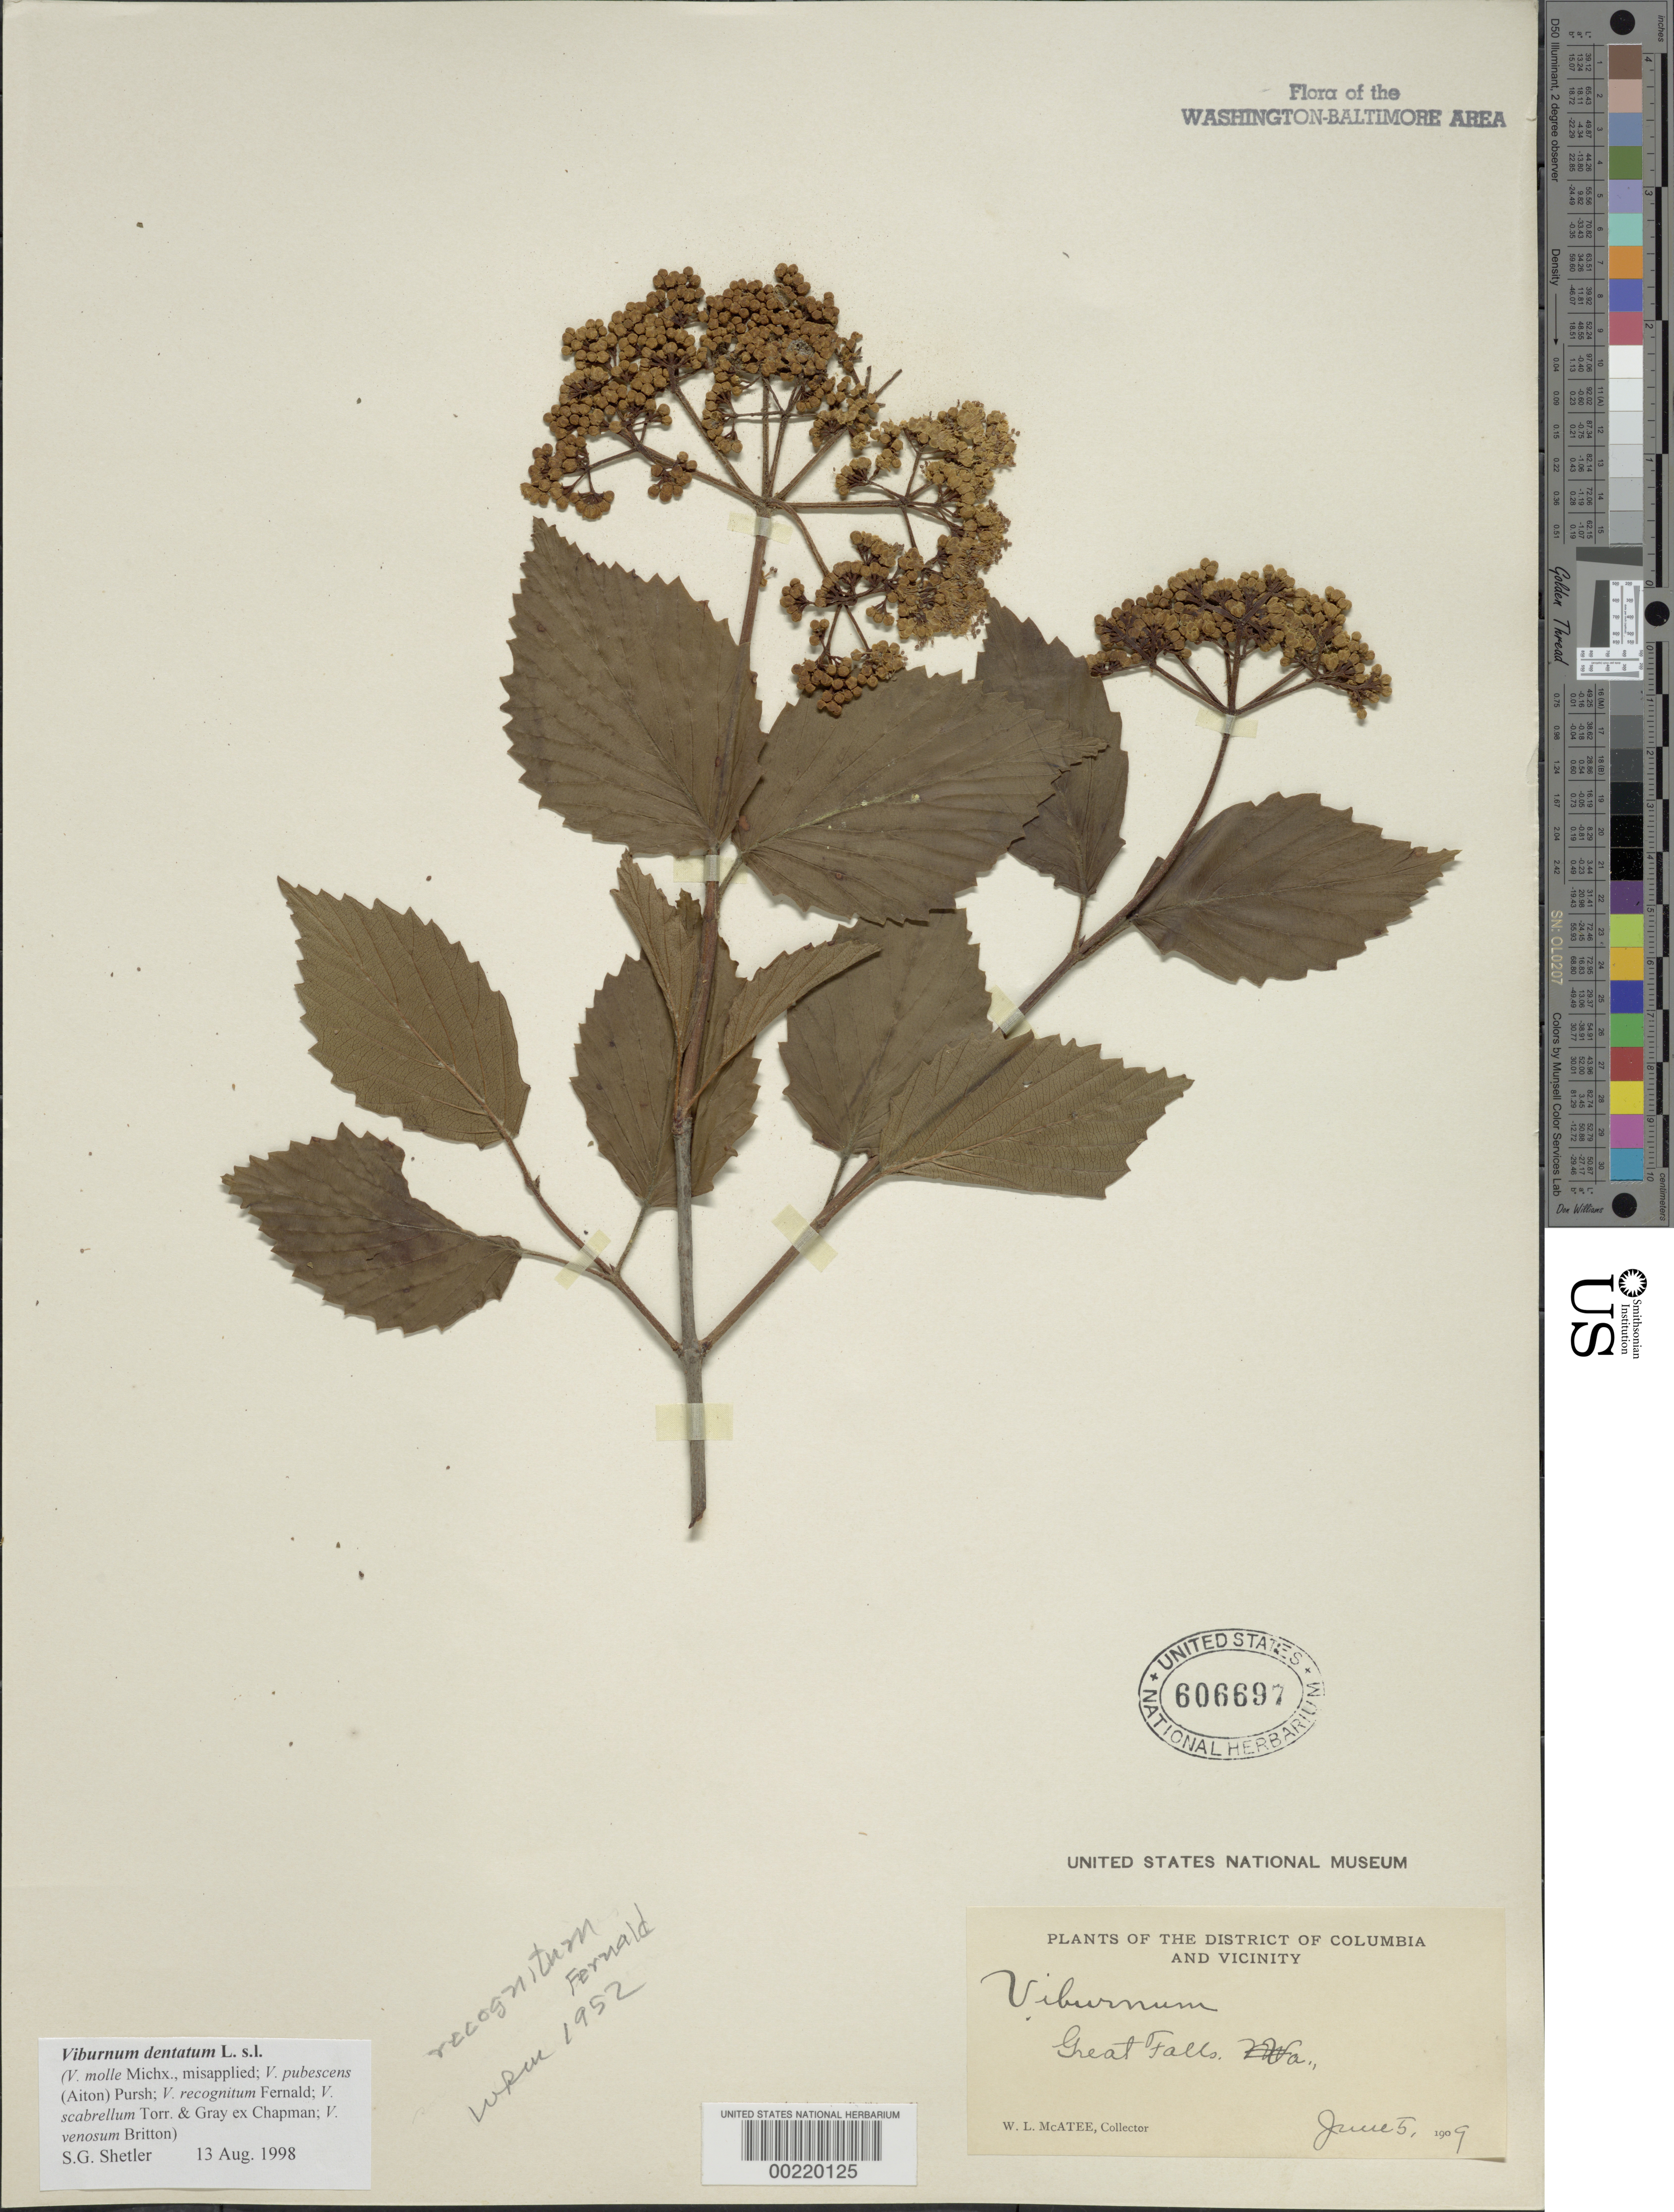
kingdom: Plantae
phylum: Tracheophyta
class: Magnoliopsida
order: Dipsacales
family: Viburnaceae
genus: Viburnum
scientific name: Viburnum dentatum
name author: L.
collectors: W. McAtee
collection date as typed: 05 Jun 1909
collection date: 1909-06-05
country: United States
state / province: Virginia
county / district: Fairfax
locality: Great Falls C. & O. Canal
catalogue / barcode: US 606697